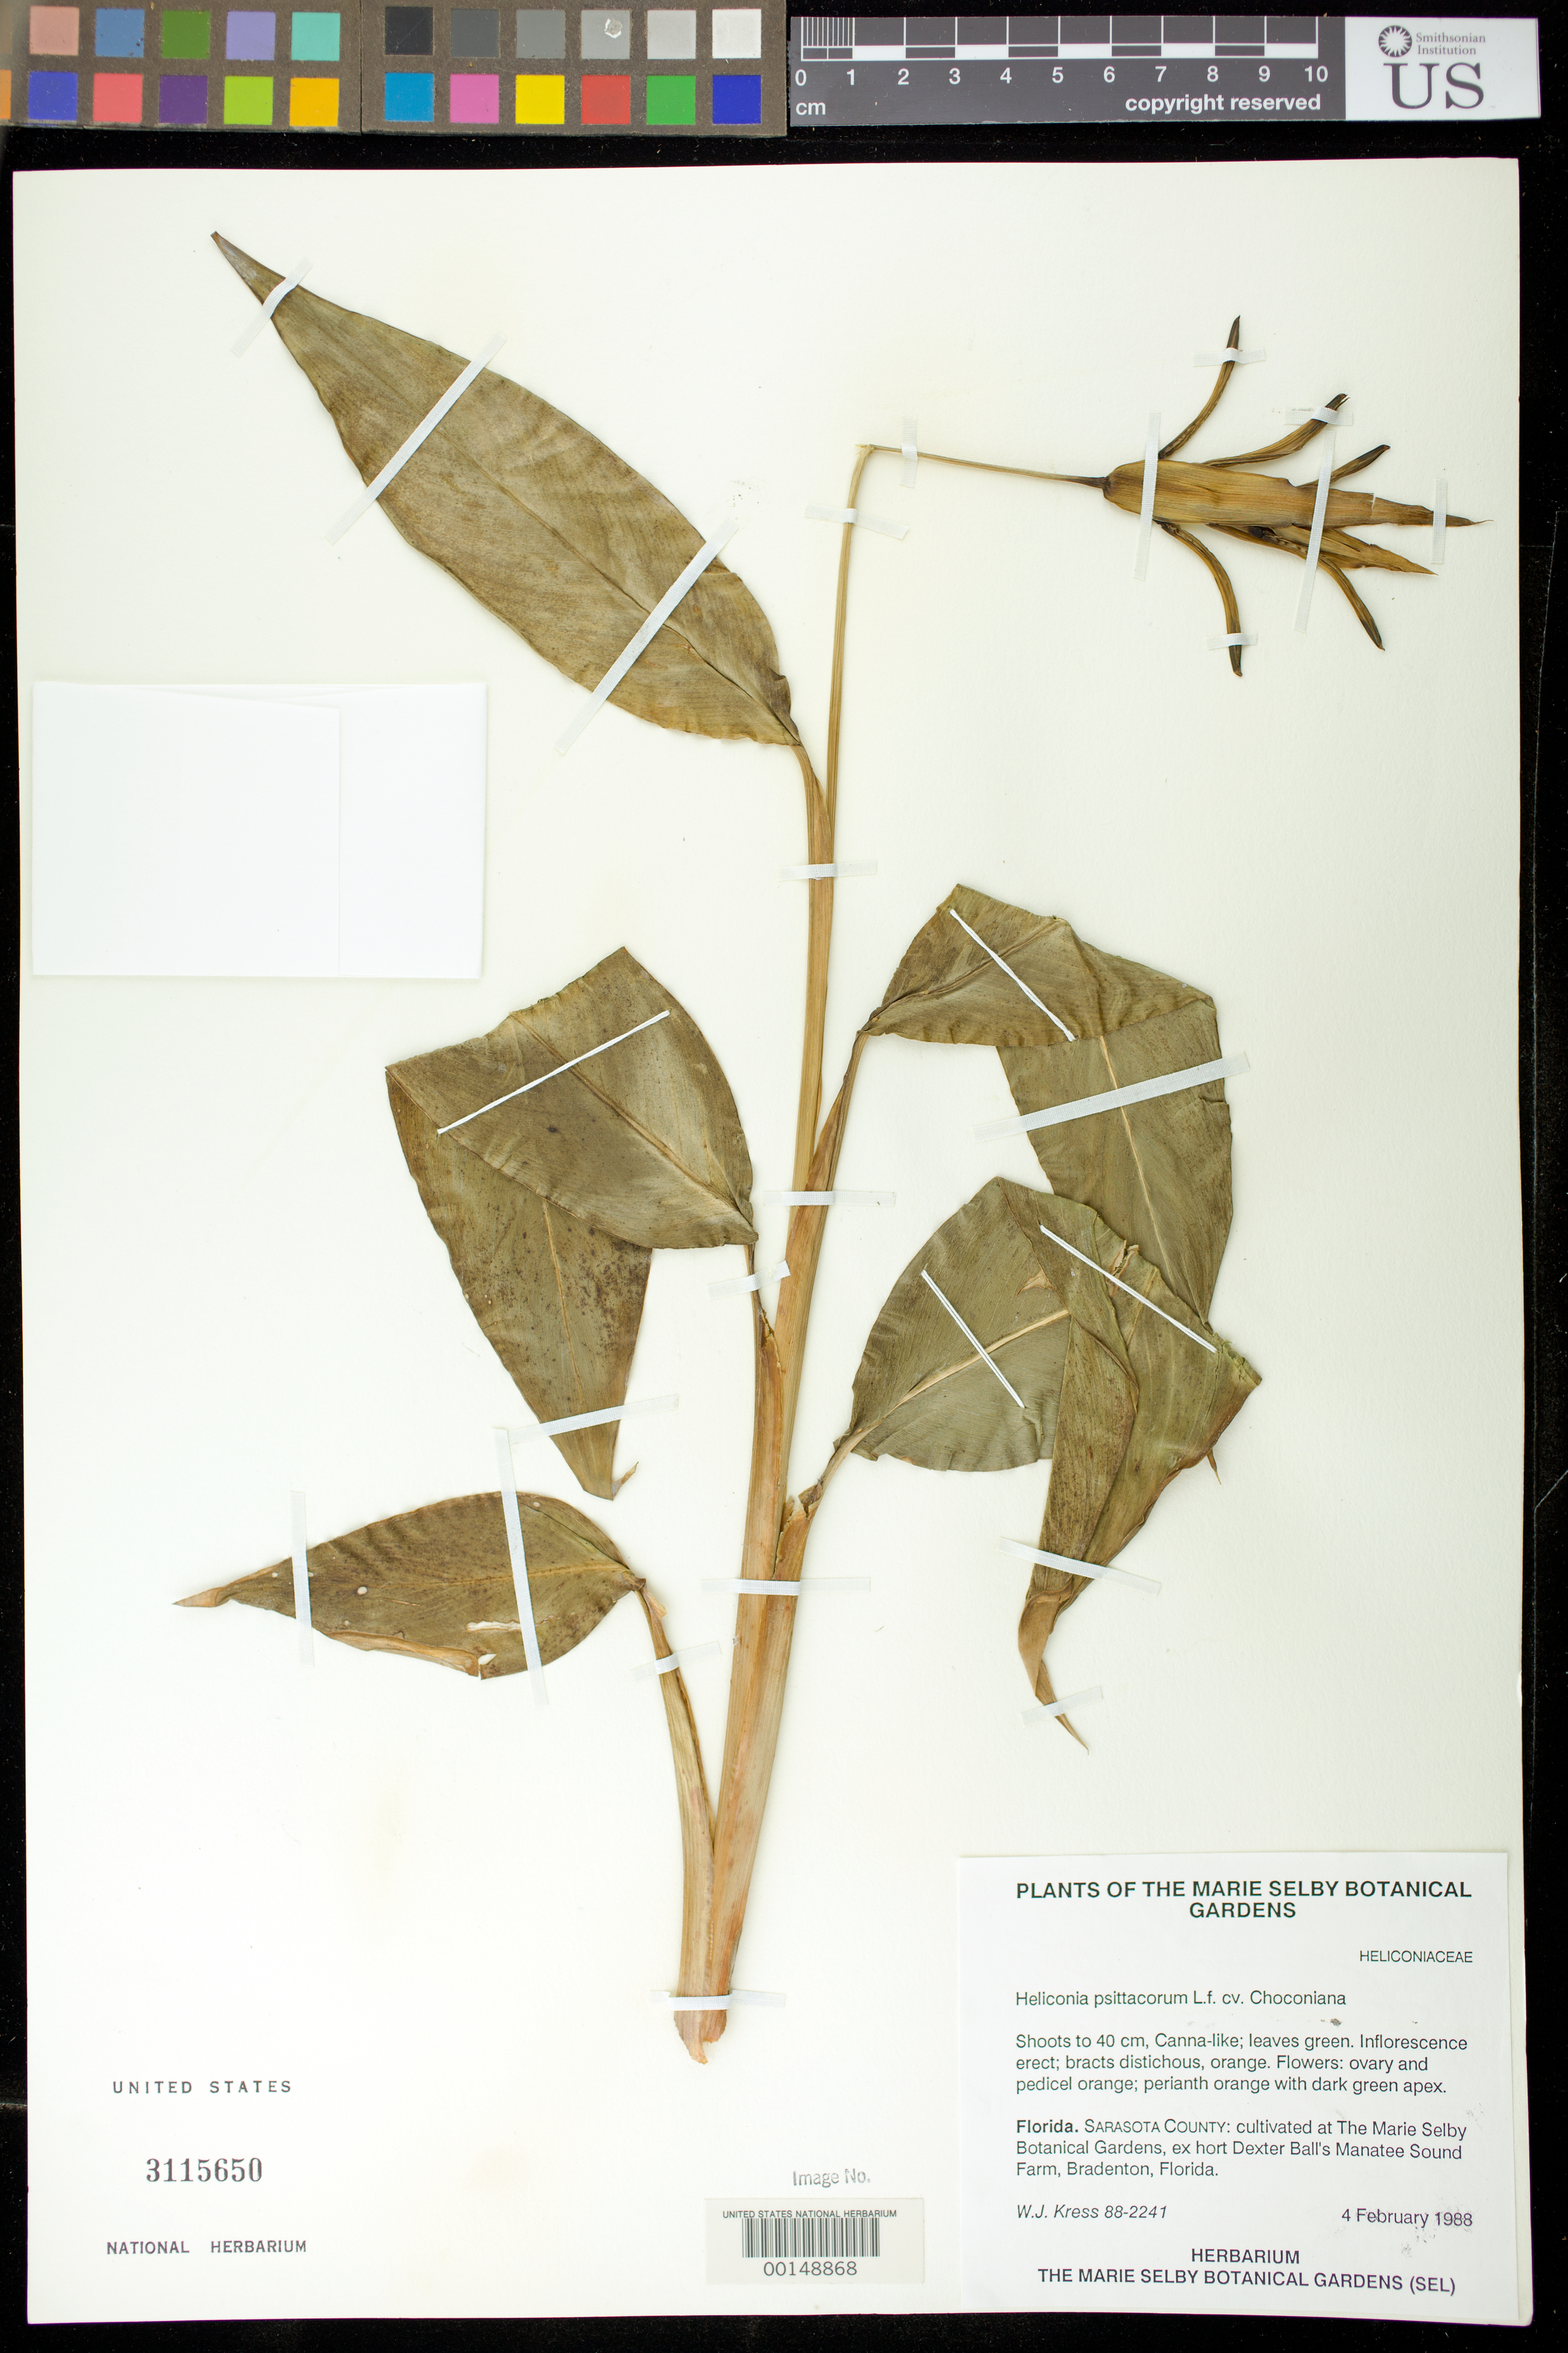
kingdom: Plantae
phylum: Tracheophyta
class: Liliopsida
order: Zingiberales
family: Heliconiaceae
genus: Heliconia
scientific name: Heliconia psittacorum 'Choconiana'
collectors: W. J. Kress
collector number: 88-2241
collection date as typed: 04 Feb 1988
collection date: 1988-02-04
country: United States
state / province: Florida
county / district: Sarasota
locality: Marie selby botanical gardens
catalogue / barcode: US 3115650